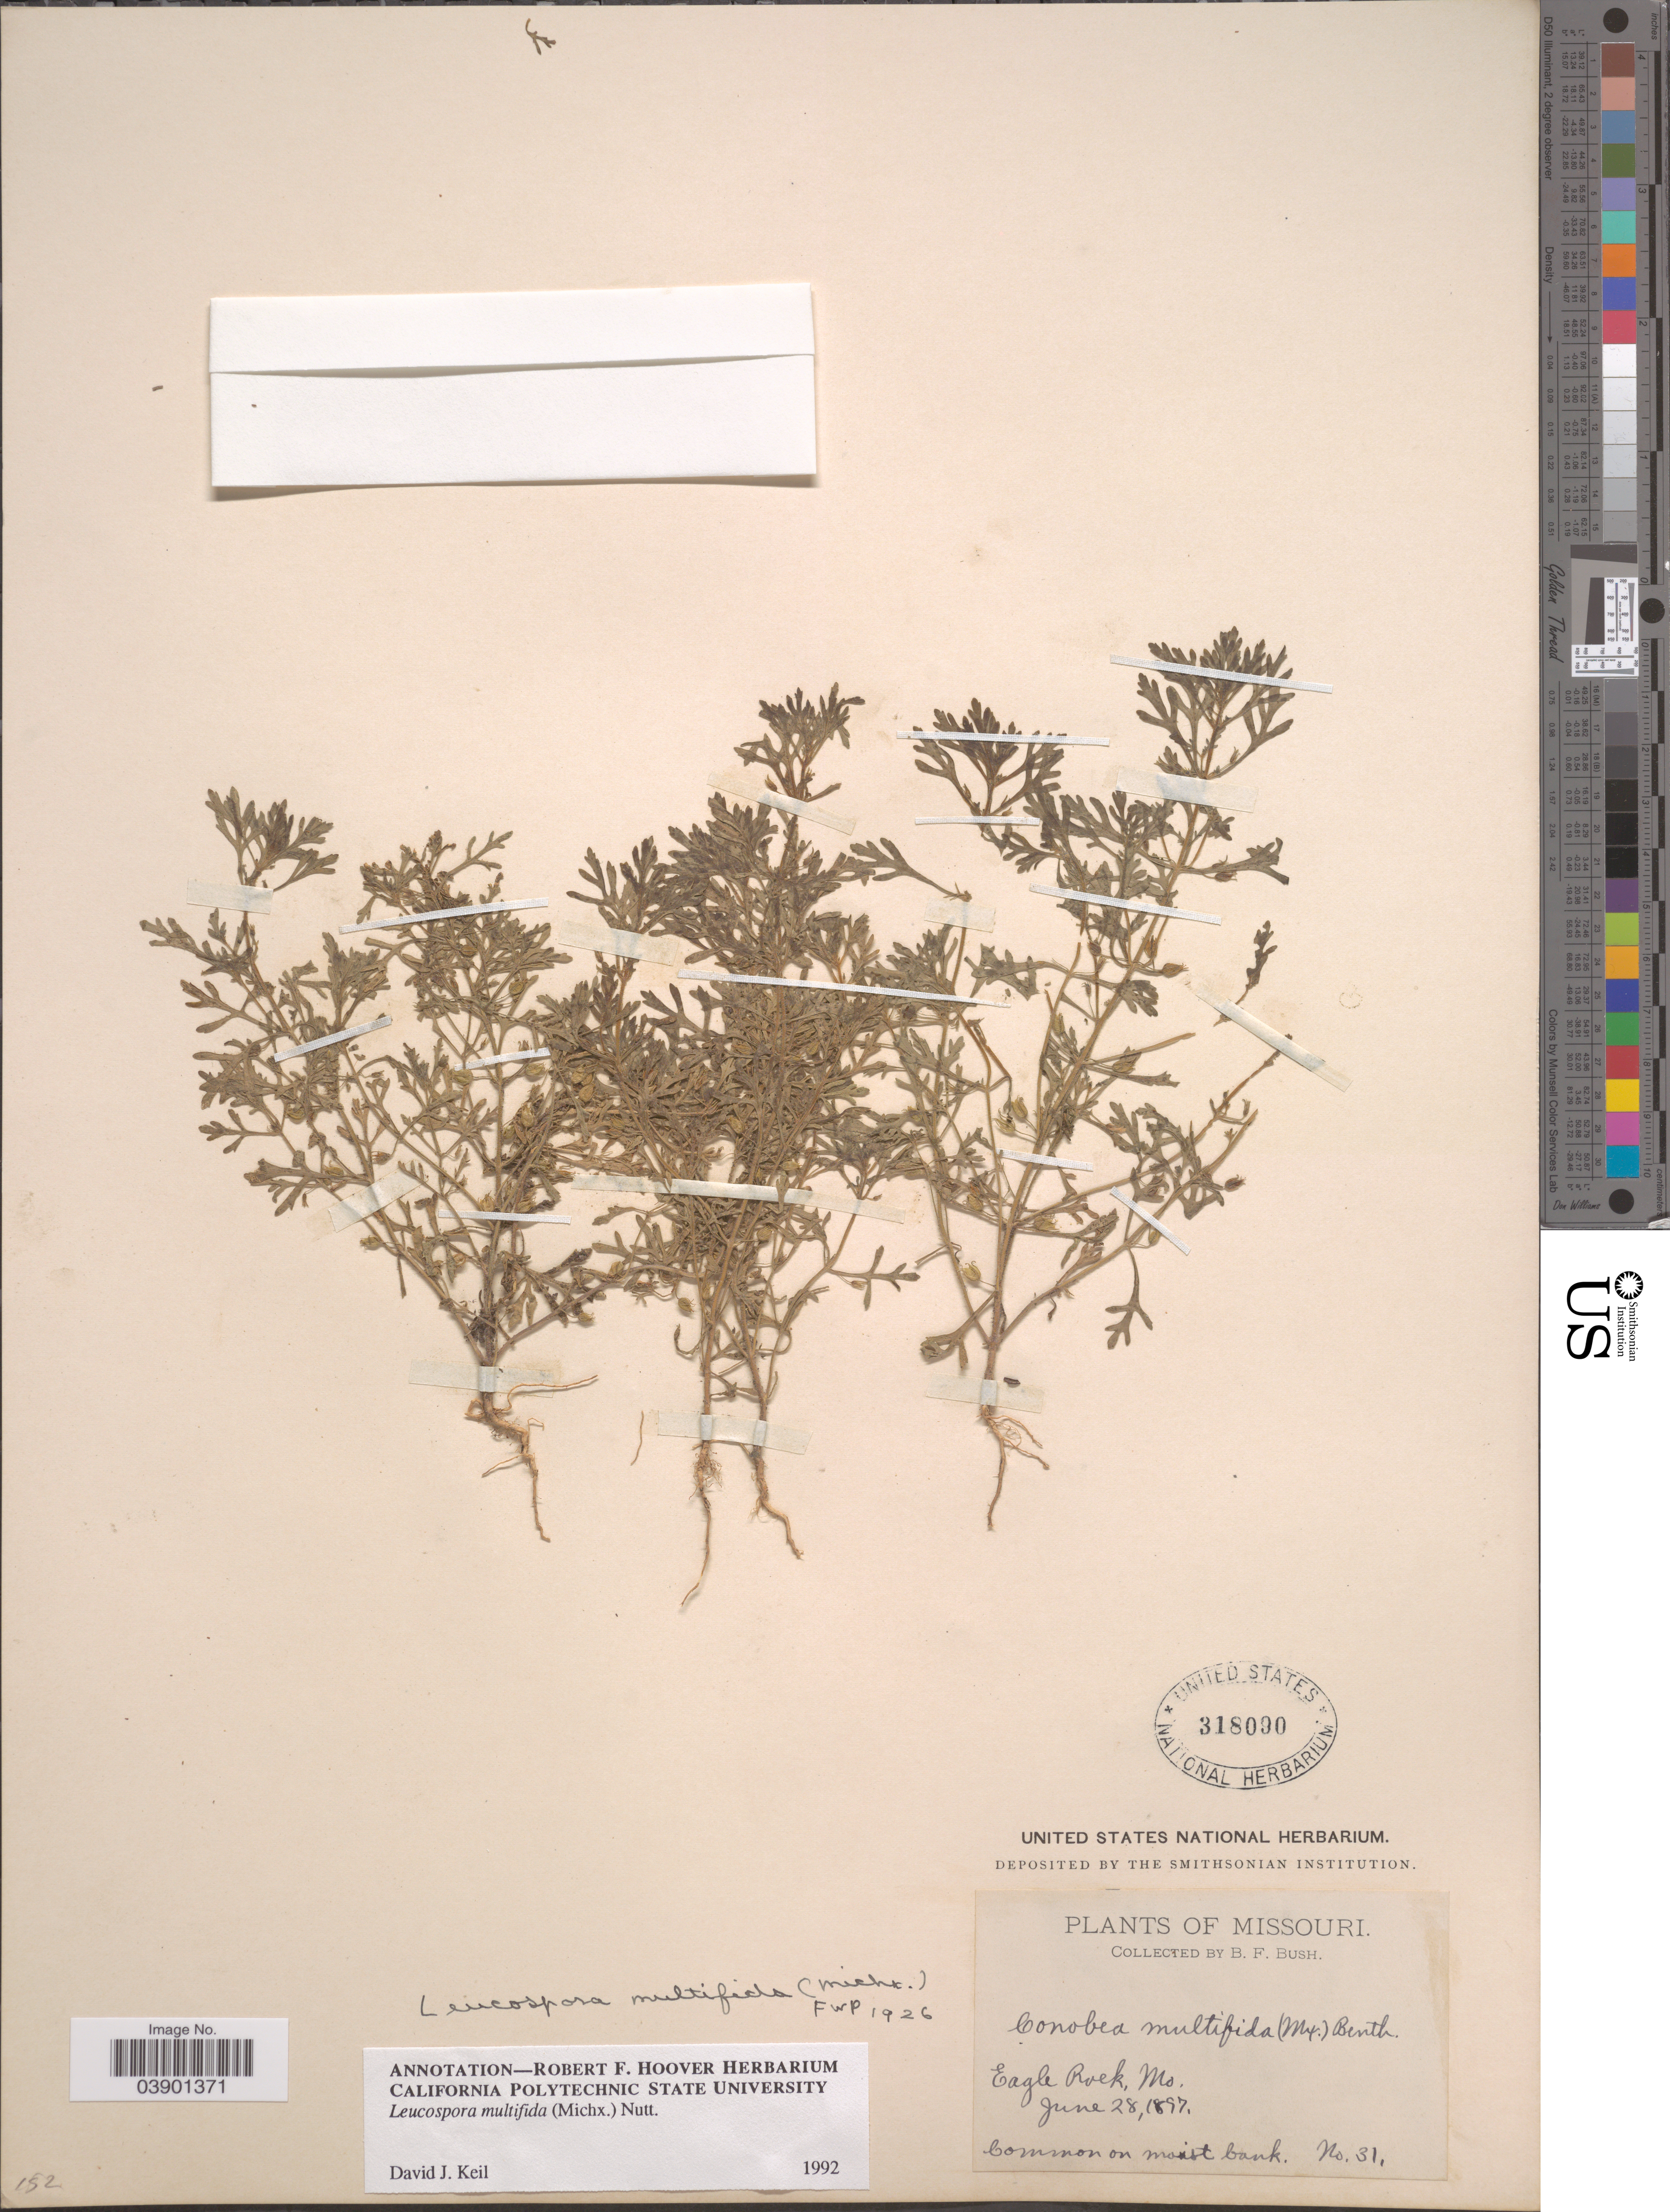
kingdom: Plantae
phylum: Tracheophyta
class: Magnoliopsida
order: Lamiales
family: Plantaginaceae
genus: Leucospora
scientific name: Leucospora multifida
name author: (Michx.) Nutt.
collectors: B. F. Bush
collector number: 31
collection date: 1897-06-28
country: United States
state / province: Missouri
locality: Eagle Rock.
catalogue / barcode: US 318090